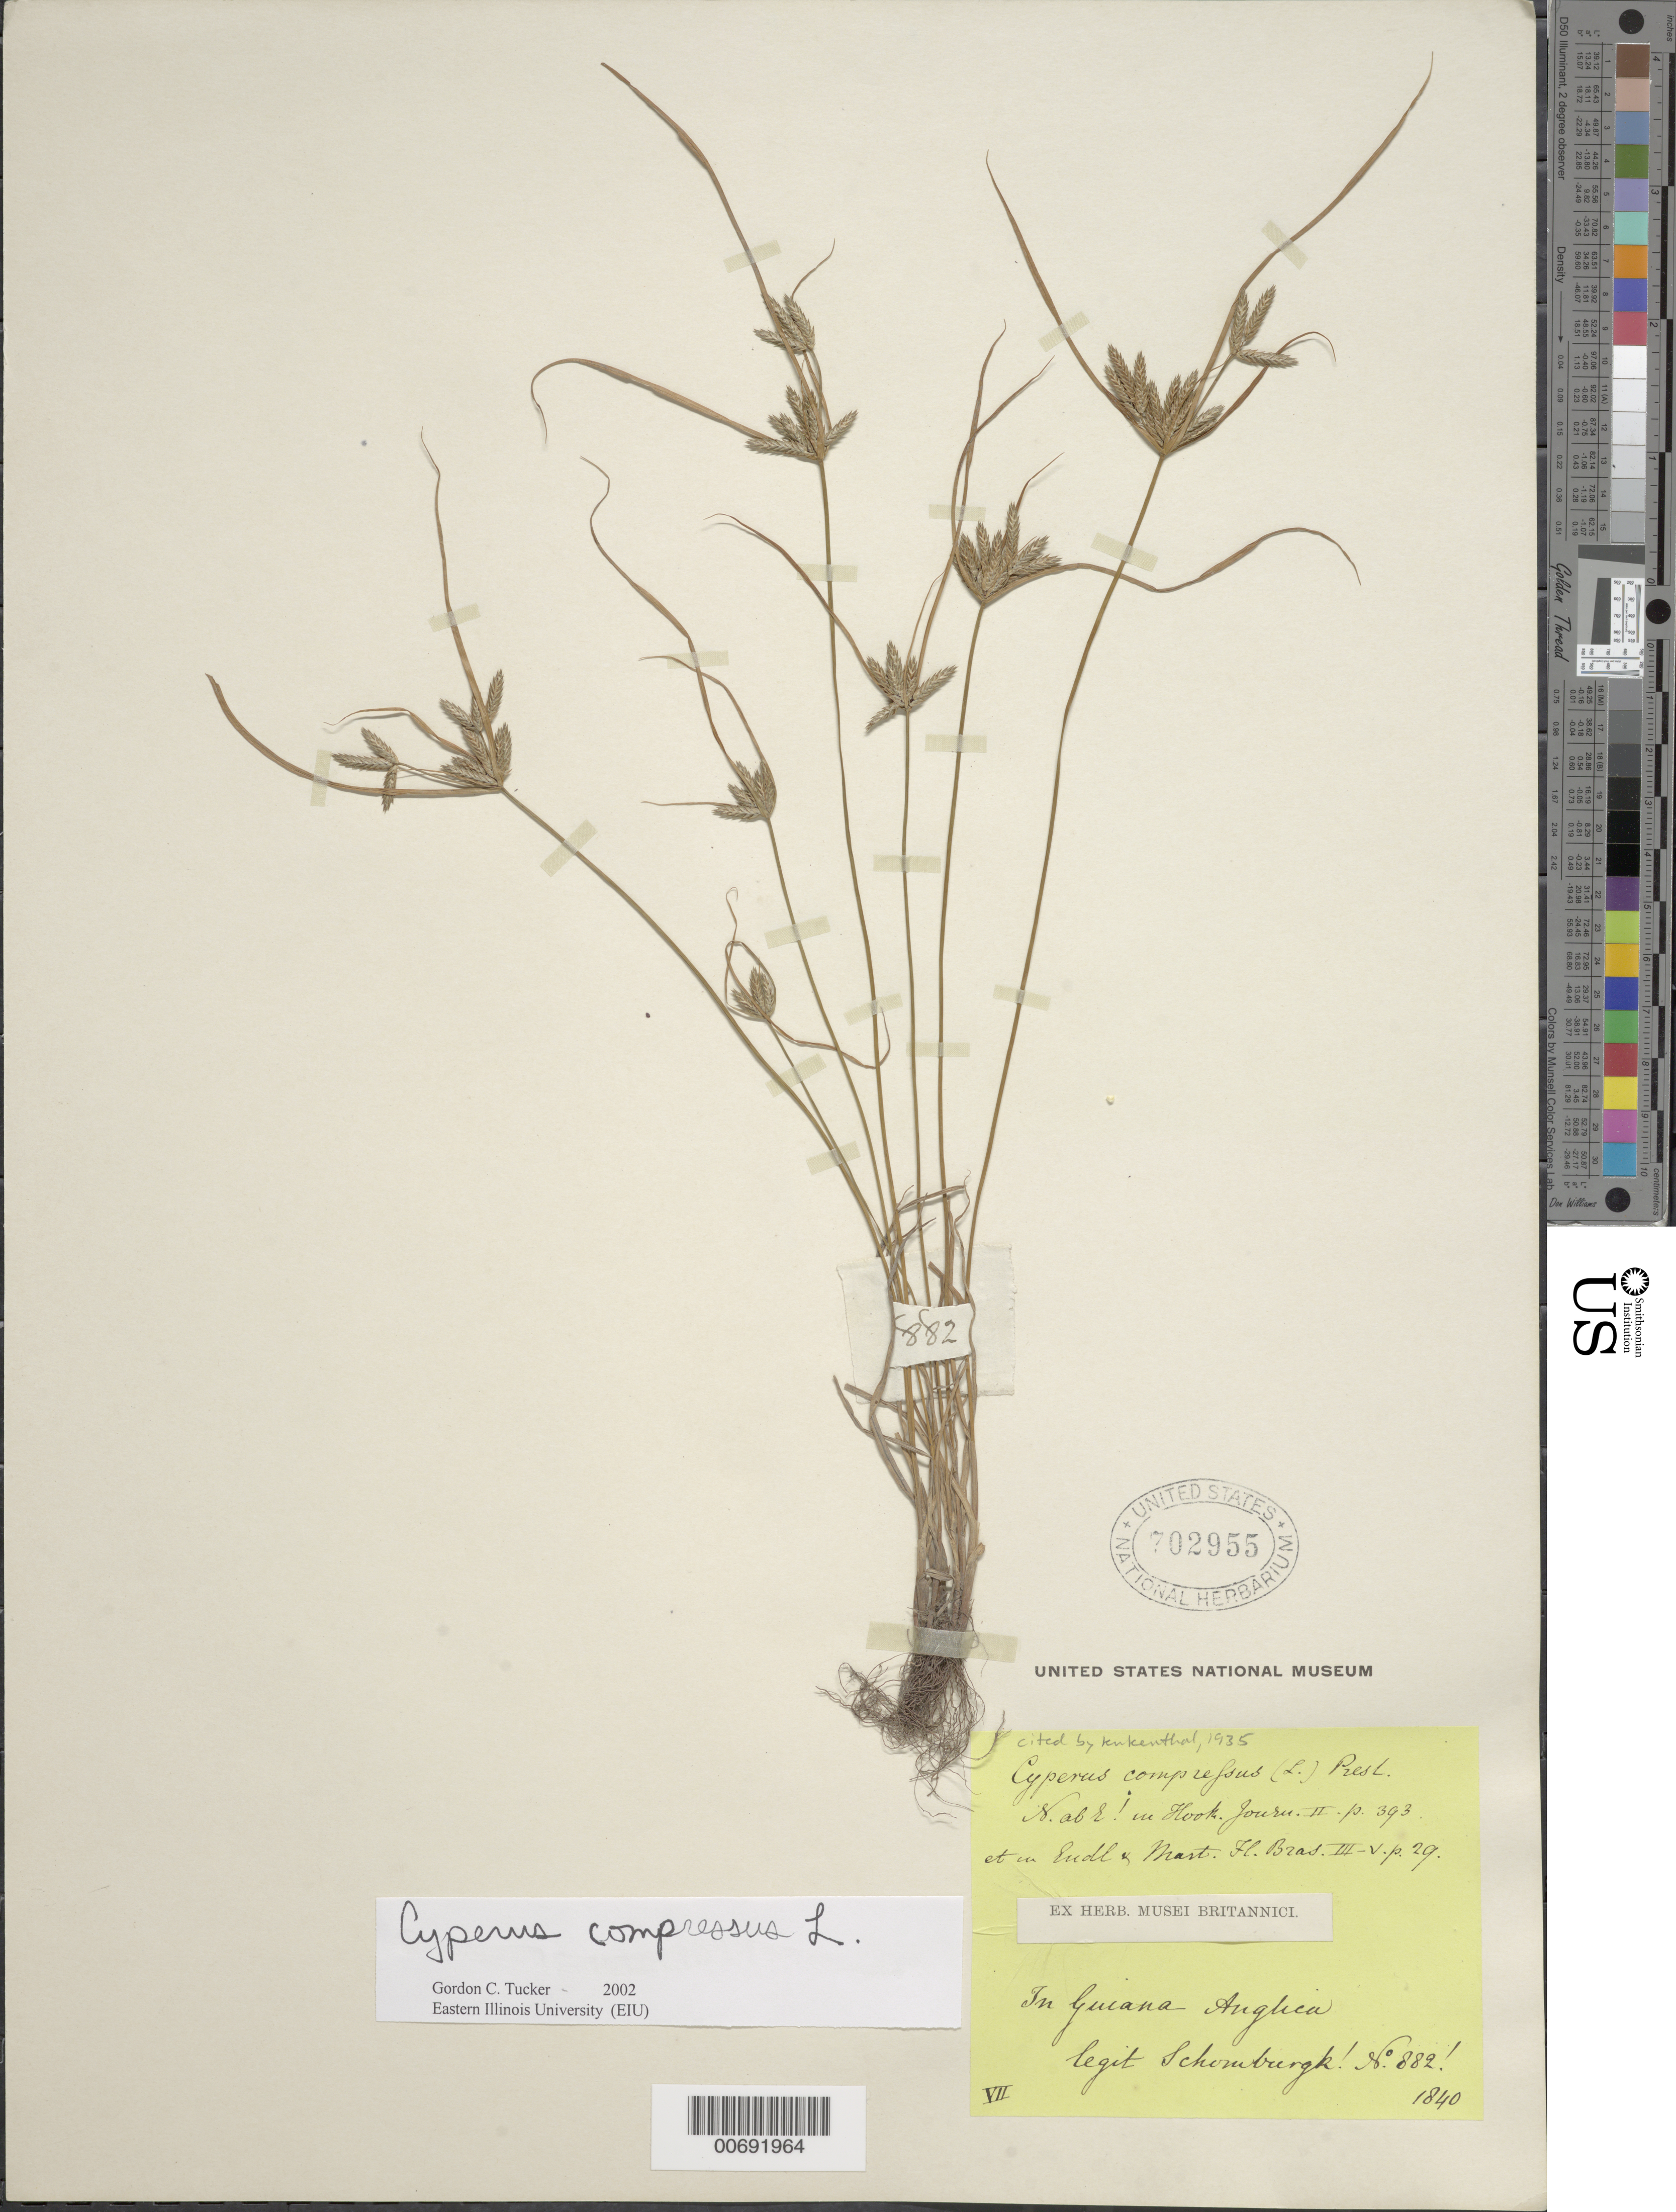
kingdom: Plantae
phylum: Tracheophyta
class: Liliopsida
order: Poales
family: Cyperaceae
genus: Cyperus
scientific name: Cyperus compressus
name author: L.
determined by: Tucker, G. C.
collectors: R. H. Schomburgk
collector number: I 882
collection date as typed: July 1840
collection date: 1840-07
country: Guyana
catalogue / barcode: US 702955